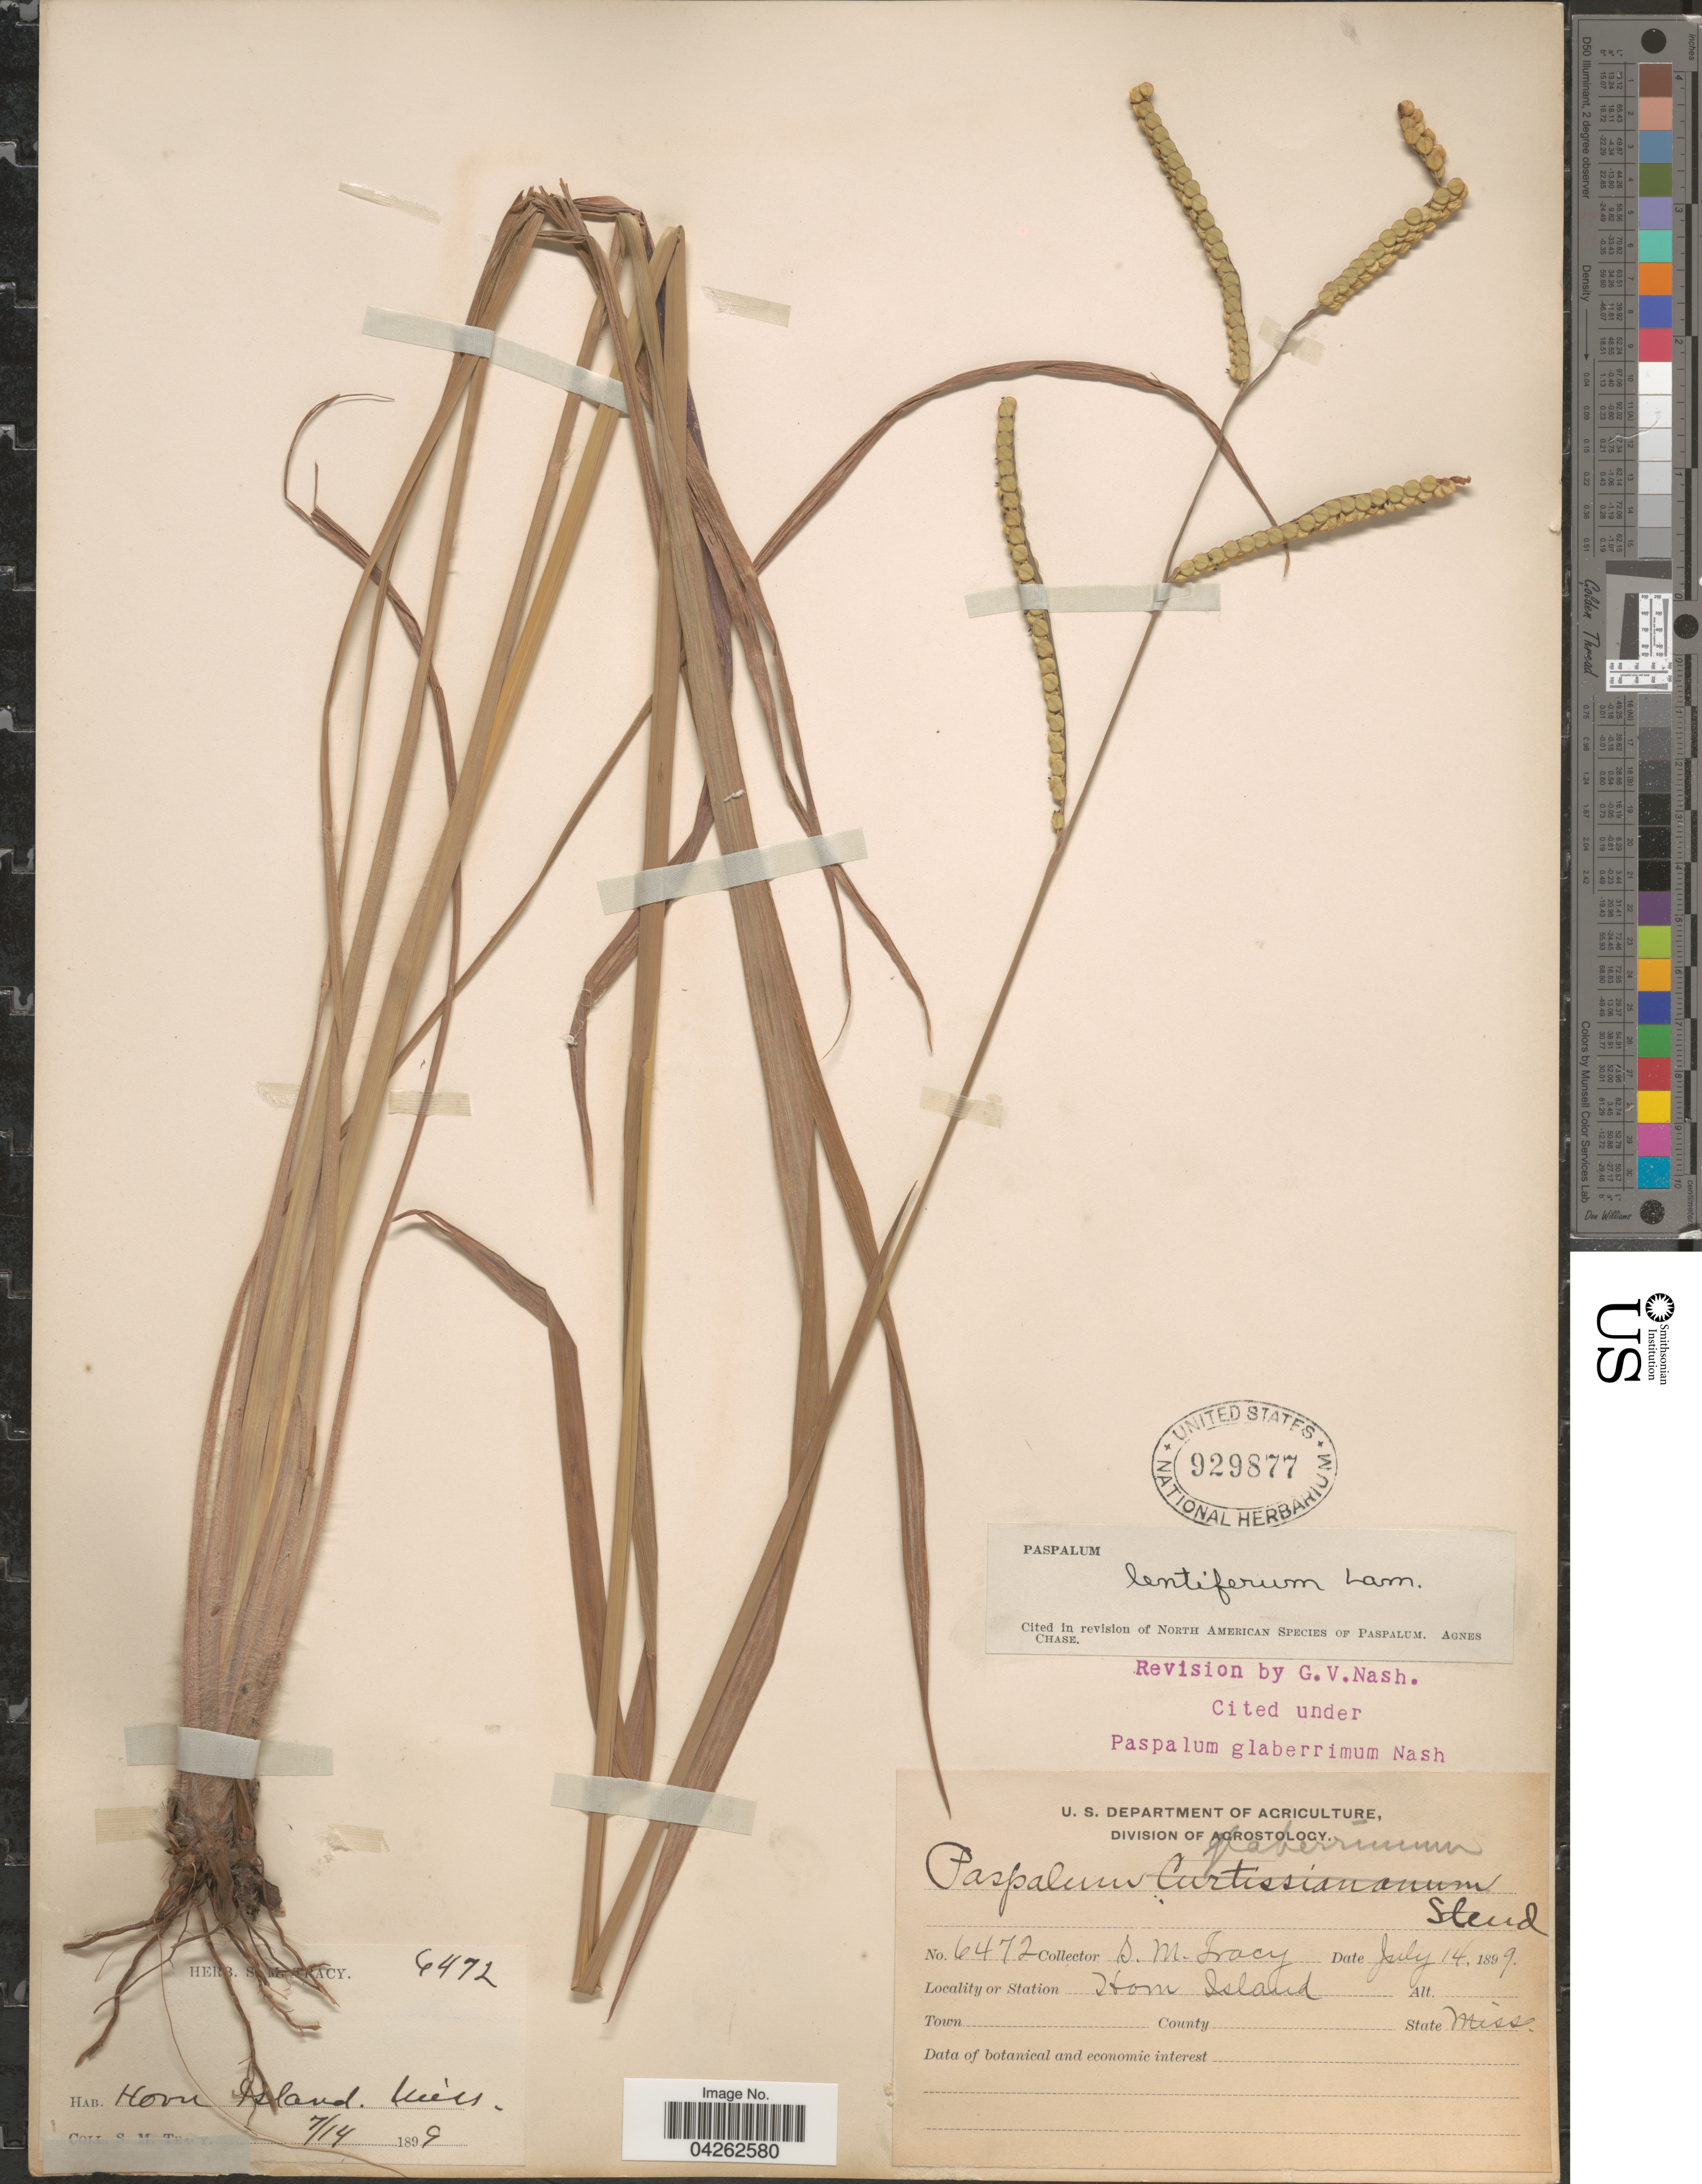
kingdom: Plantae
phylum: Tracheophyta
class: Liliopsida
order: Poales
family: Poaceae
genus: Paspalum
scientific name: Paspalum lentiferum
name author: Lam.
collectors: S. M. Tracy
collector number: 6472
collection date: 1899-07-14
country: United States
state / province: Mississippi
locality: Horn Island.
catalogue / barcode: US 929877